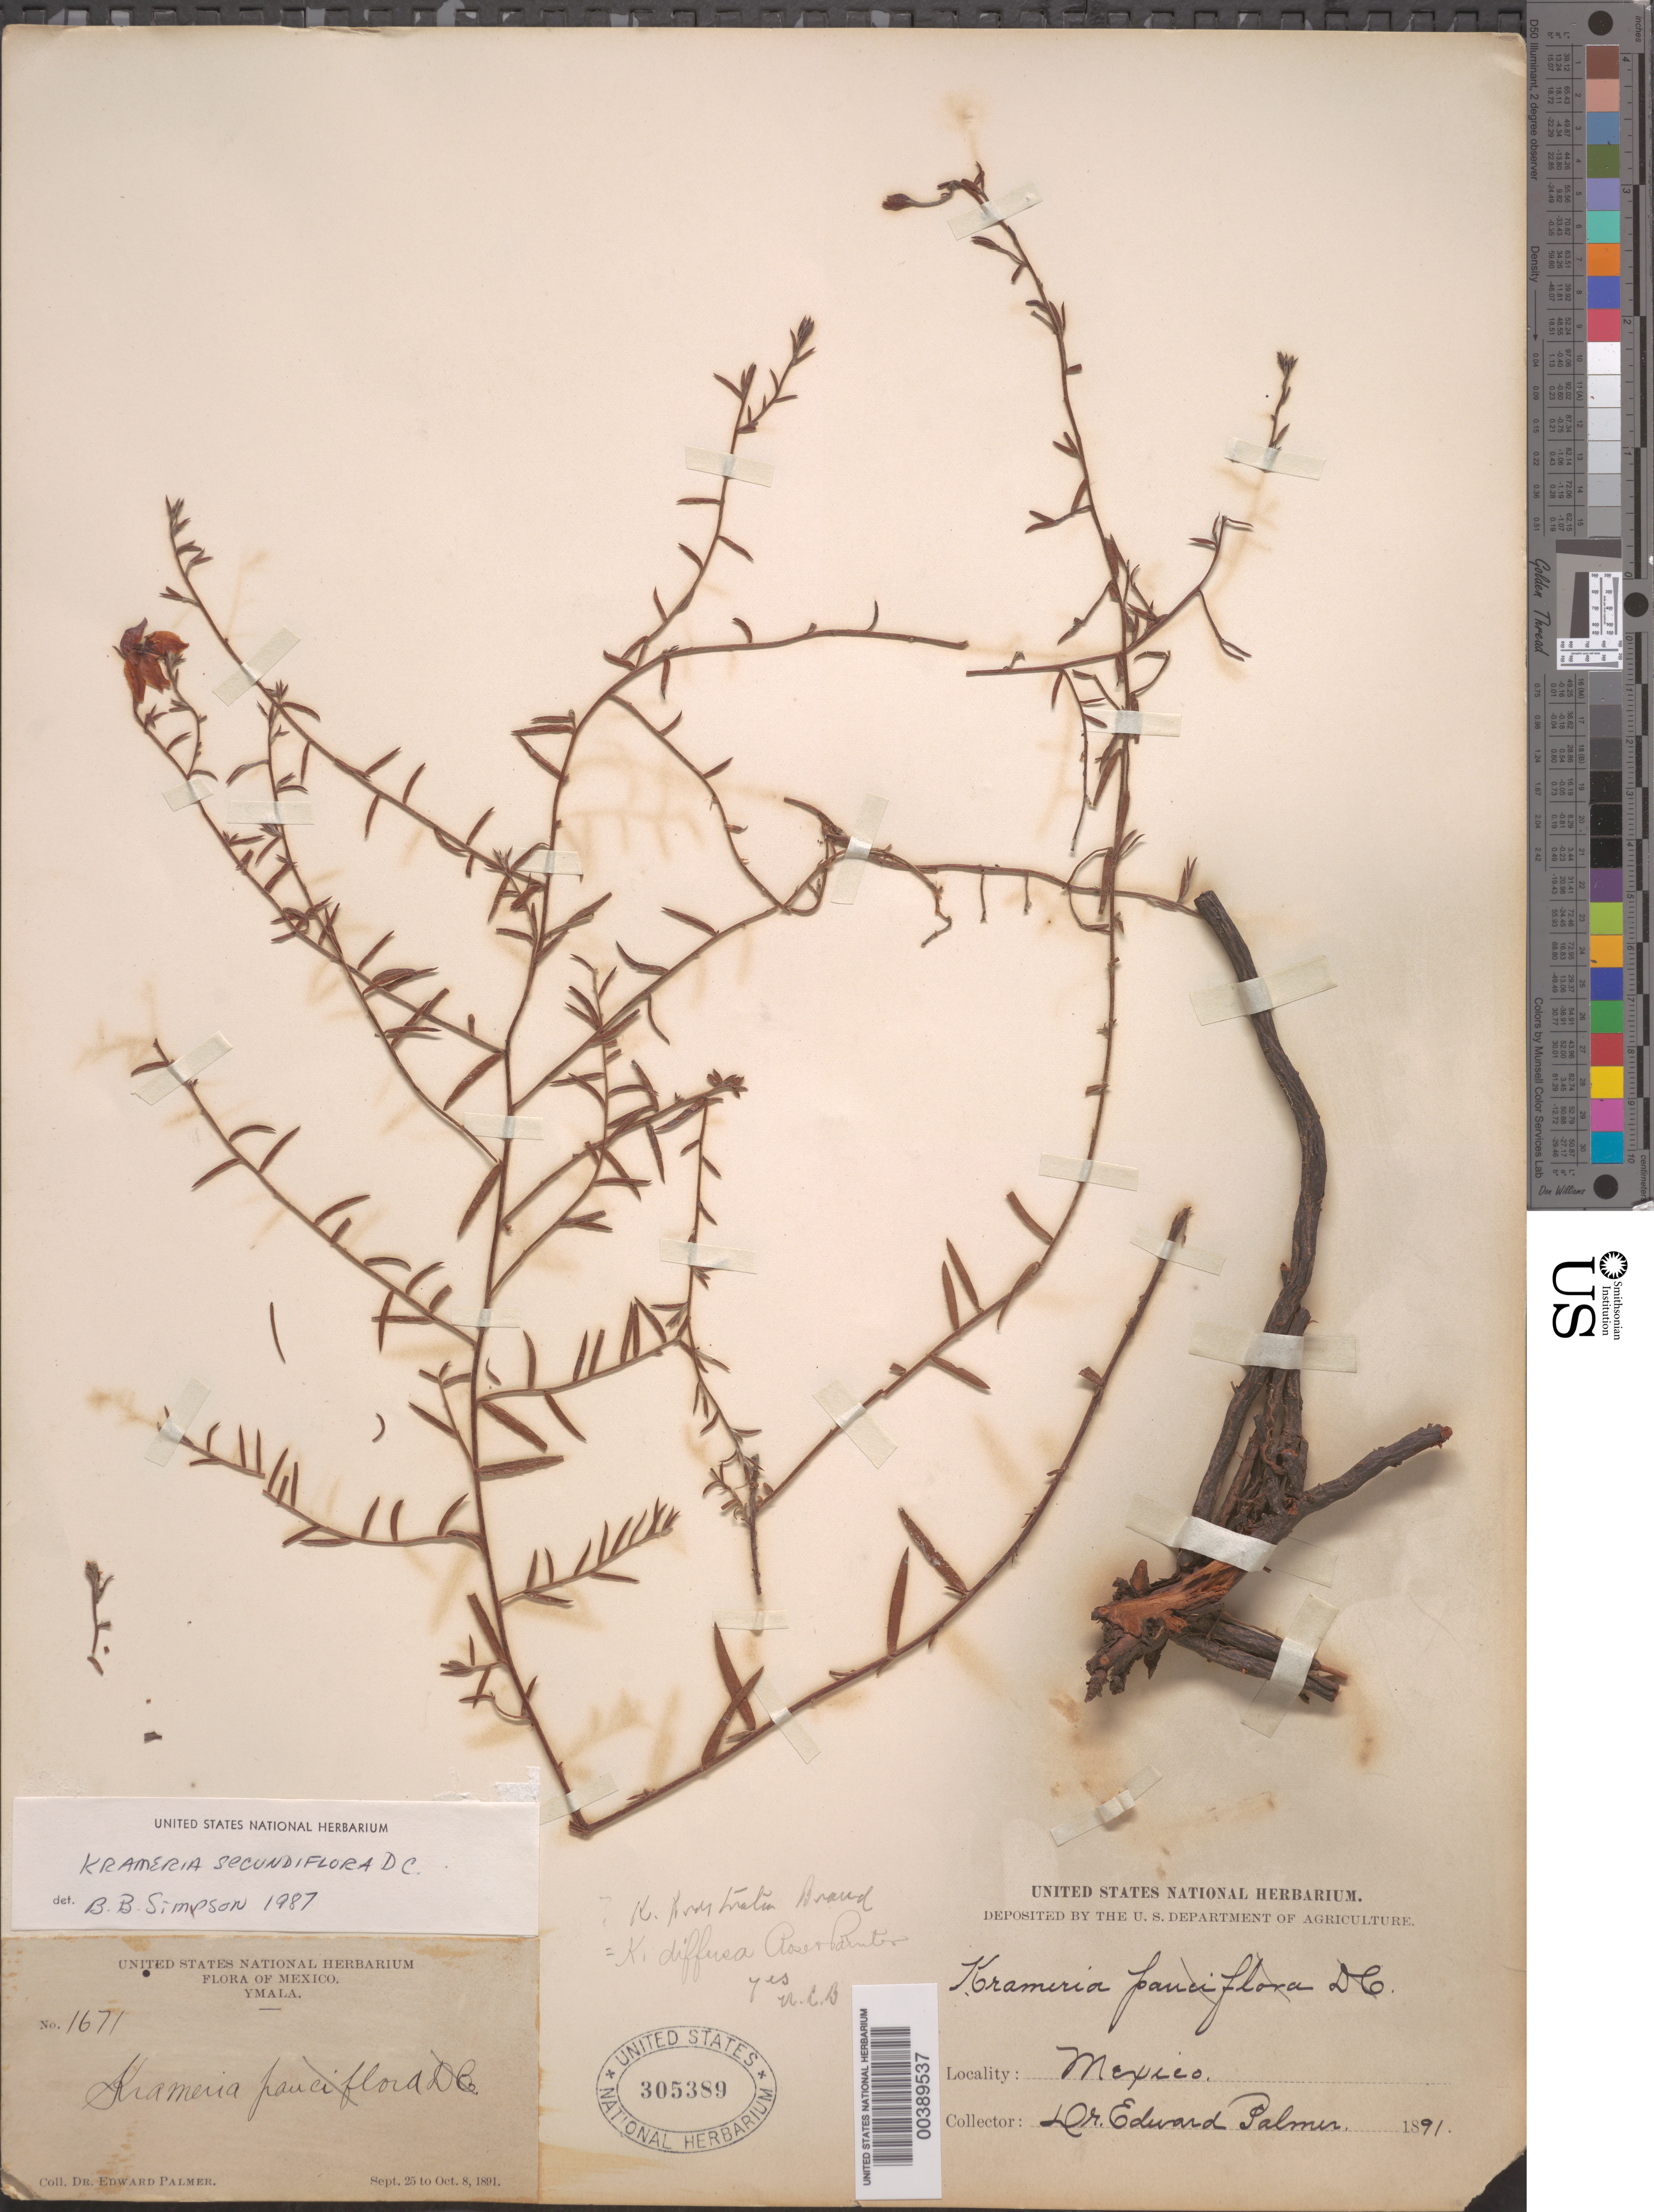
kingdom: Plantae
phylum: Tracheophyta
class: Magnoliopsida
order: Zygophyllales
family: Krameriaceae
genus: Krameria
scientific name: Krameria secundiflora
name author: DC.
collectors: E. Palmer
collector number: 1671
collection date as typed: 25 Sep 1891 to 08 Oct 1891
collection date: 1891-09-25/1891-10-08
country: Mexico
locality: Ymala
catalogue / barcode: US 305389